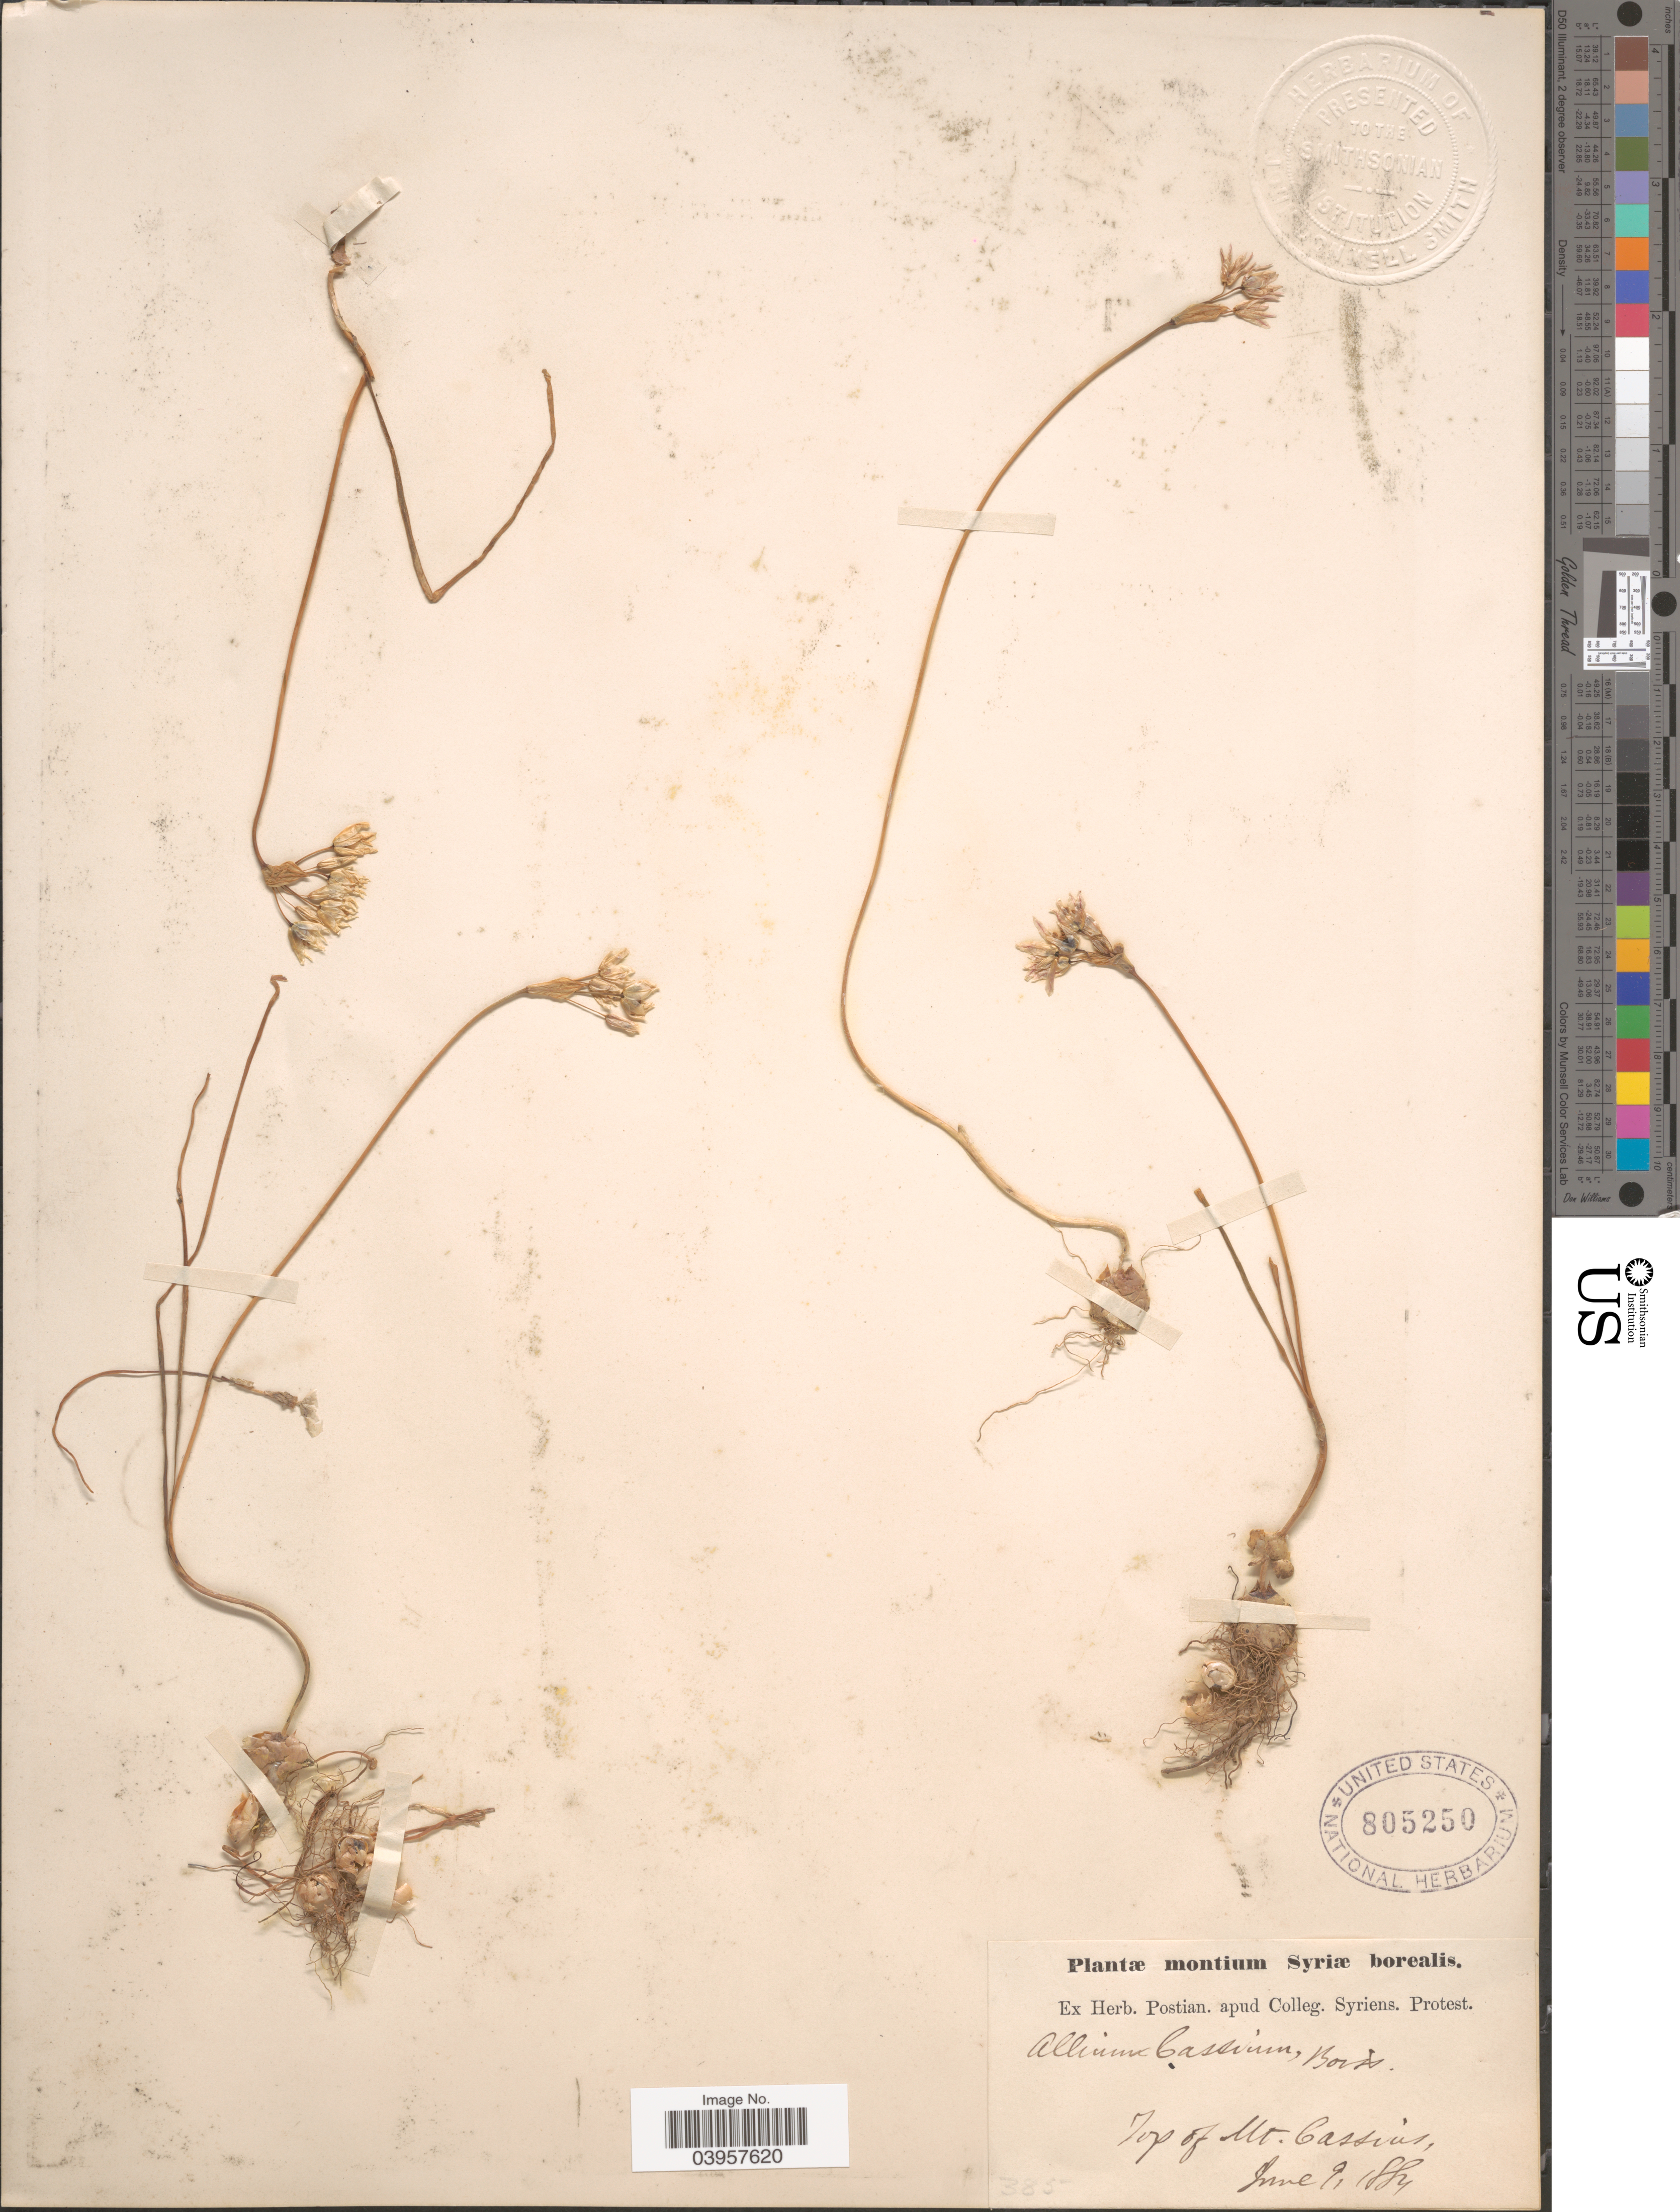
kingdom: Plantae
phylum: Tracheophyta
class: Liliopsida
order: Asparagales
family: Amaryllidaceae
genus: Allium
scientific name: Allium cassium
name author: Boiss.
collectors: ex herb. Postian. apud Colleg. Syriens. Protest. USE "Fannie P. A. Shepard" (10308853) AS PRIMARY COLLECTOR INSTEAD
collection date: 1884-06-09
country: Syria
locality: Top of Mt. Cassius.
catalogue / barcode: US 805250